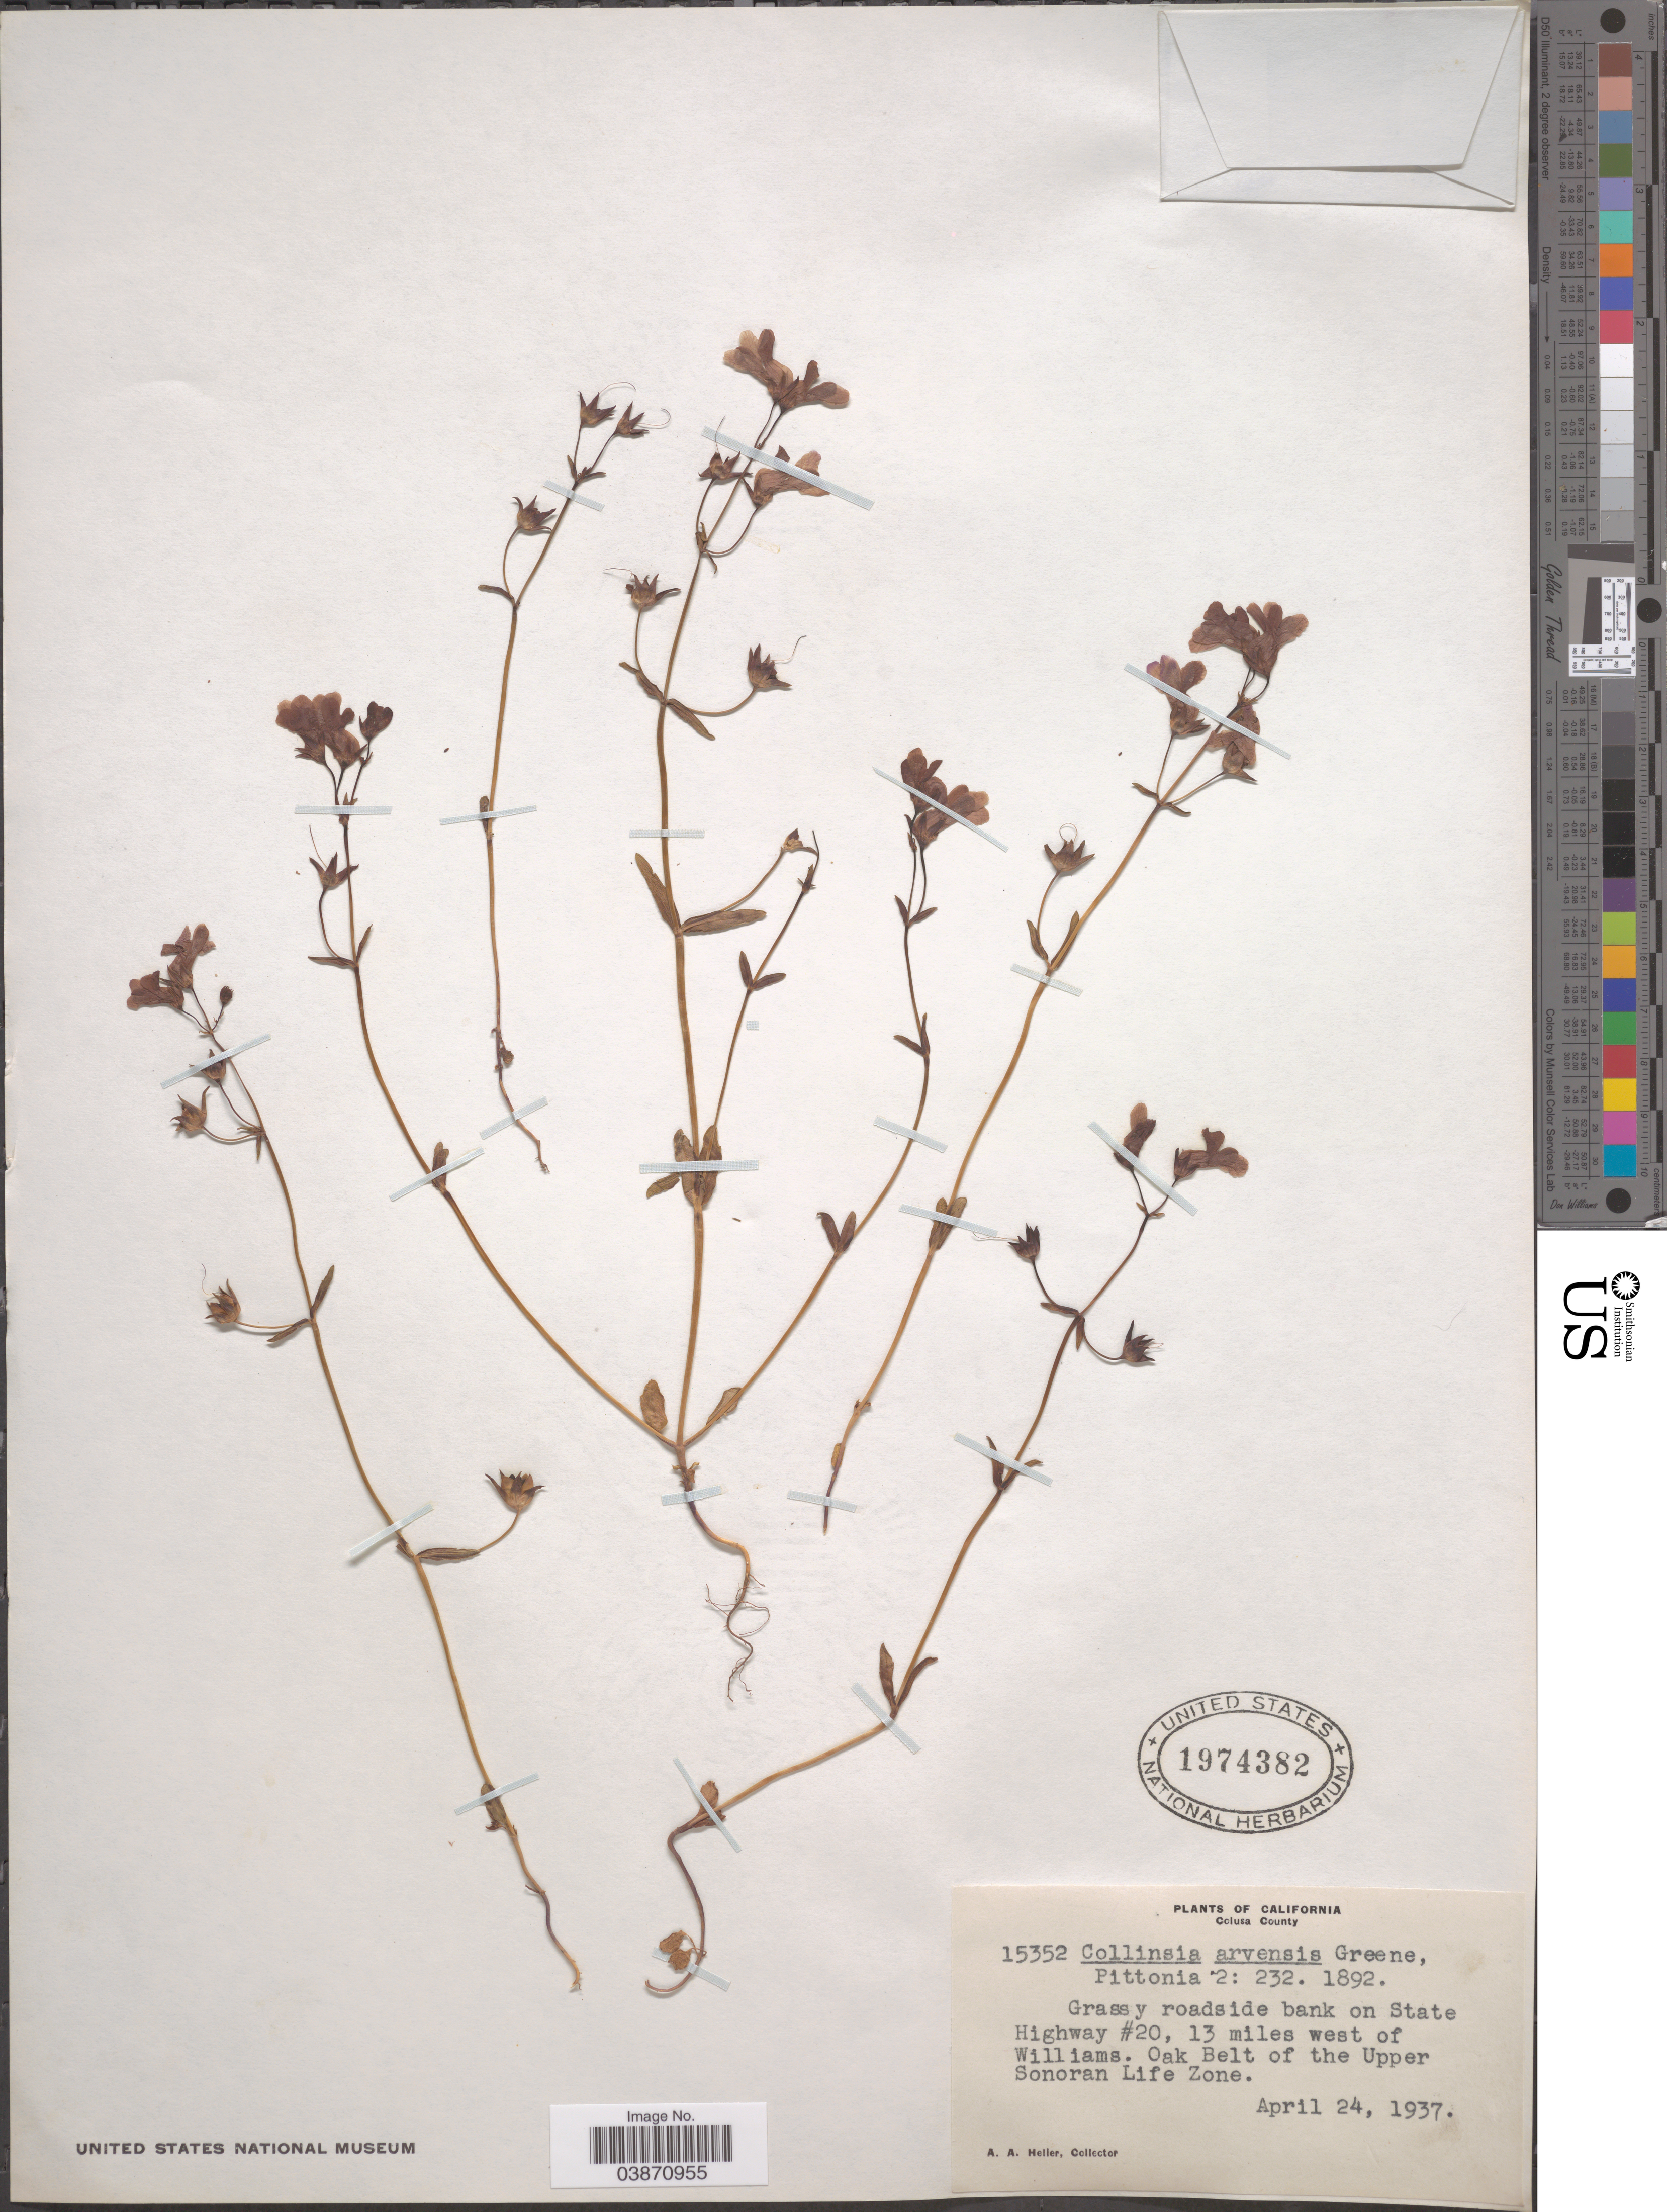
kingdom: Plantae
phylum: Tracheophyta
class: Magnoliopsida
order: Lamiales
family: Plantaginaceae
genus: Collinsia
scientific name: Collinsia arvensis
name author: Greene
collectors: A. A. Heller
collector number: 15352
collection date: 1937-04-24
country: United States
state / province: California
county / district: Colusa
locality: Colusa County. On State Highway #20, 13 miles west of Williams. Oak Belt of the Upper Sonoran Life Zone.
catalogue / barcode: US 1974382